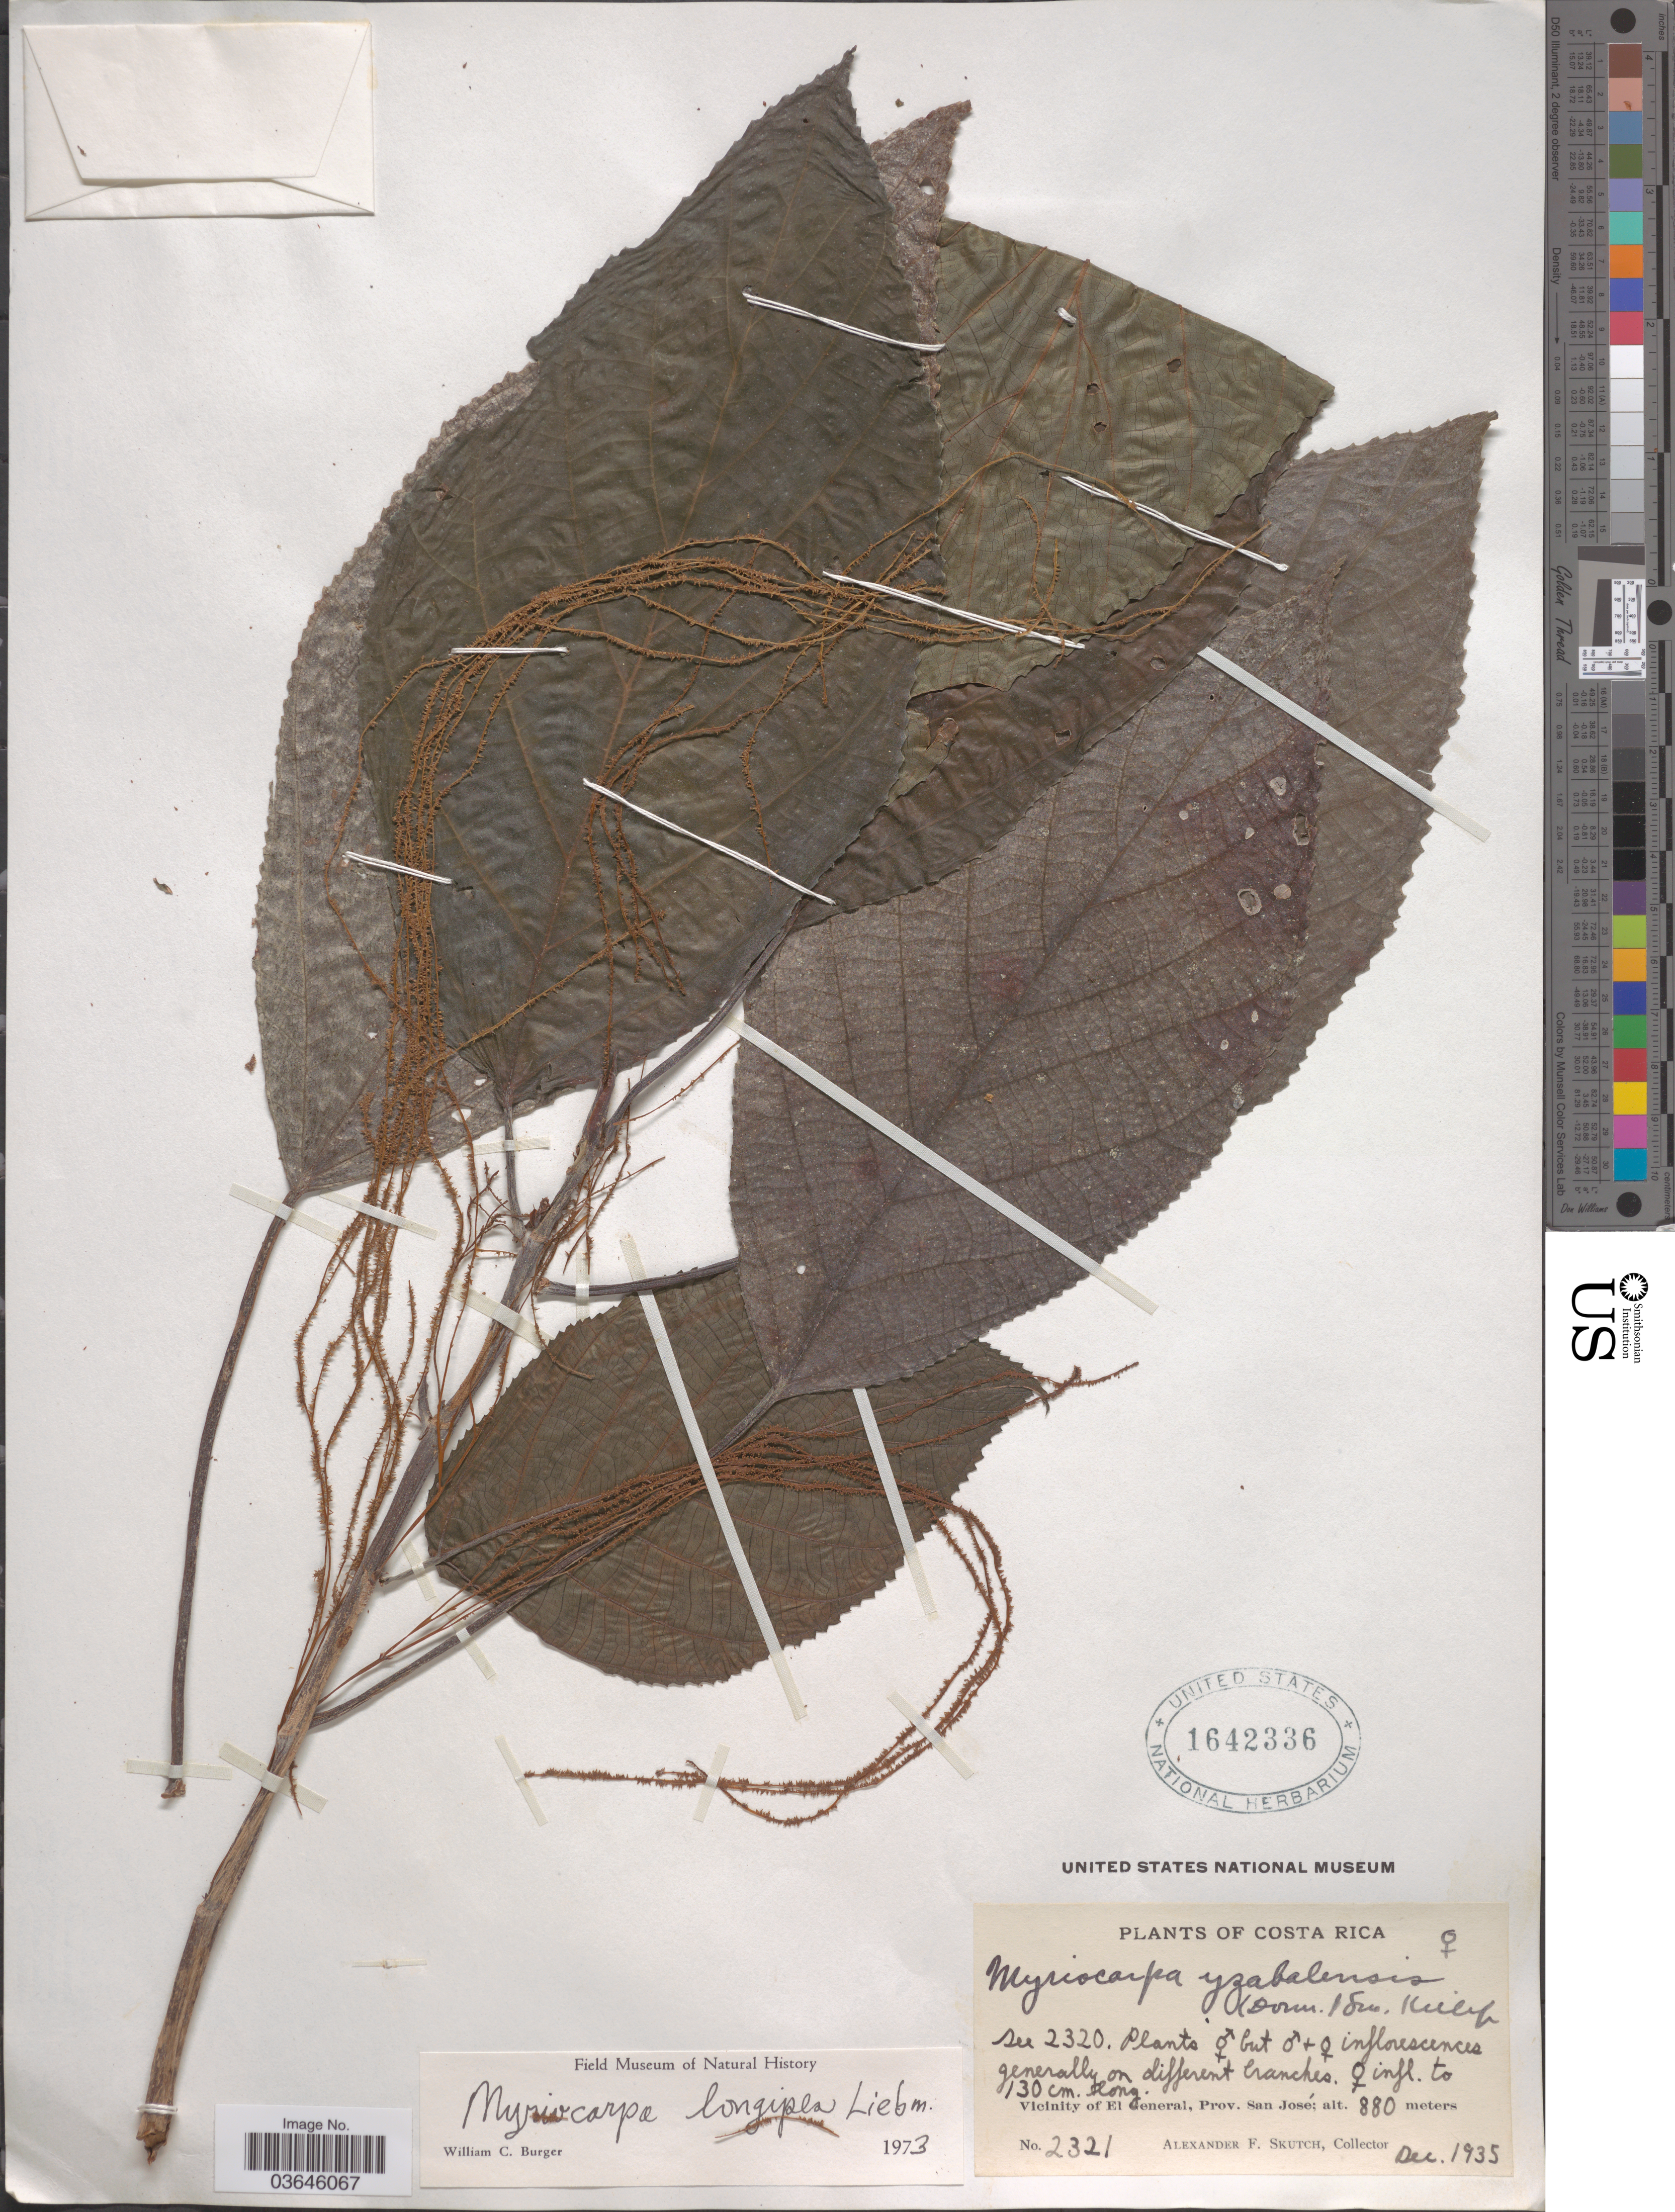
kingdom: Plantae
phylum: Tracheophyta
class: Magnoliopsida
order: Rosales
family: Urticaceae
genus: Myriocarpa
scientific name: Myriocarpa longipes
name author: Liebm.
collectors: A. F. Skutch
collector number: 2321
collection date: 1935-12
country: Costa Rica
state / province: San José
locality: Vicinity of El General.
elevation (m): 880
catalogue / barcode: US 1642336